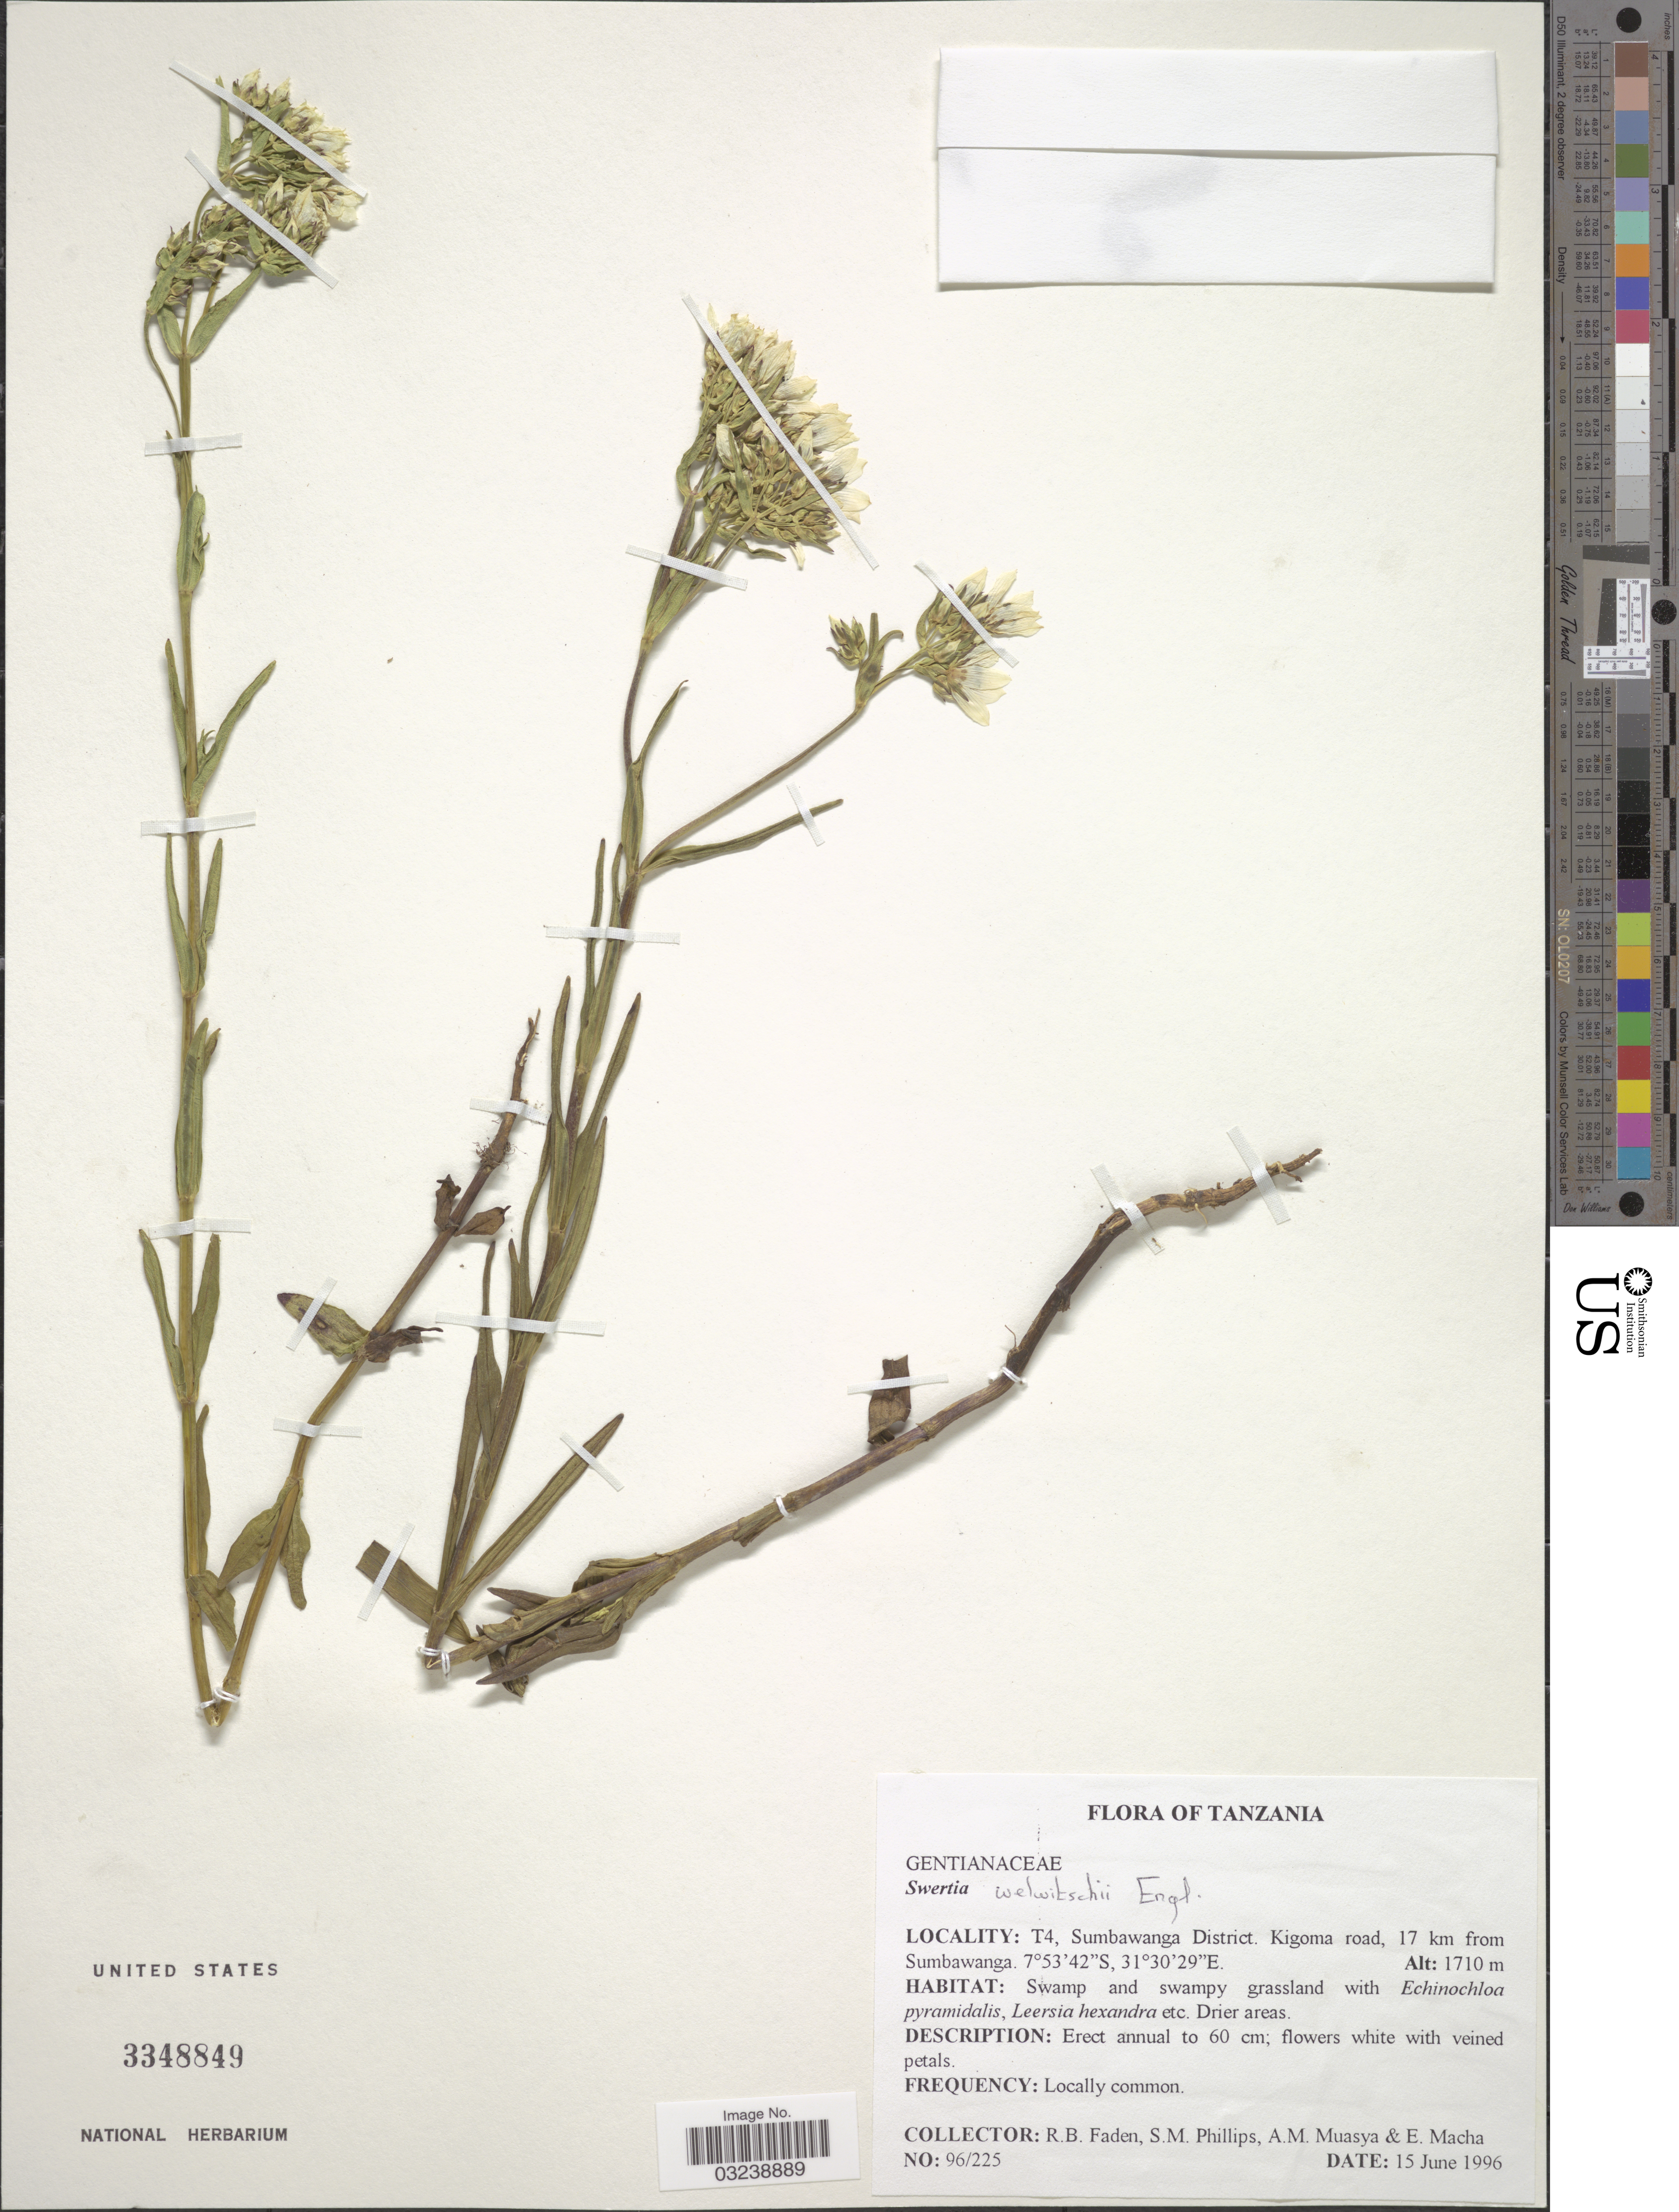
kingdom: Plantae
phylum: Tracheophyta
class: Magnoliopsida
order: Gentianales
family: Gentianaceae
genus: Swertia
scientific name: Swertia welwitschii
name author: Engl.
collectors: R. B. Faden, S. M. Phillips, A. Muasya & E. Macha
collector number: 96/225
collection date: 1996-06-15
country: Tanzania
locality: T4, Sumbawanga District. Kigoma road, 17 km from Sumbawanga.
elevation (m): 1710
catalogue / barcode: US 3348849